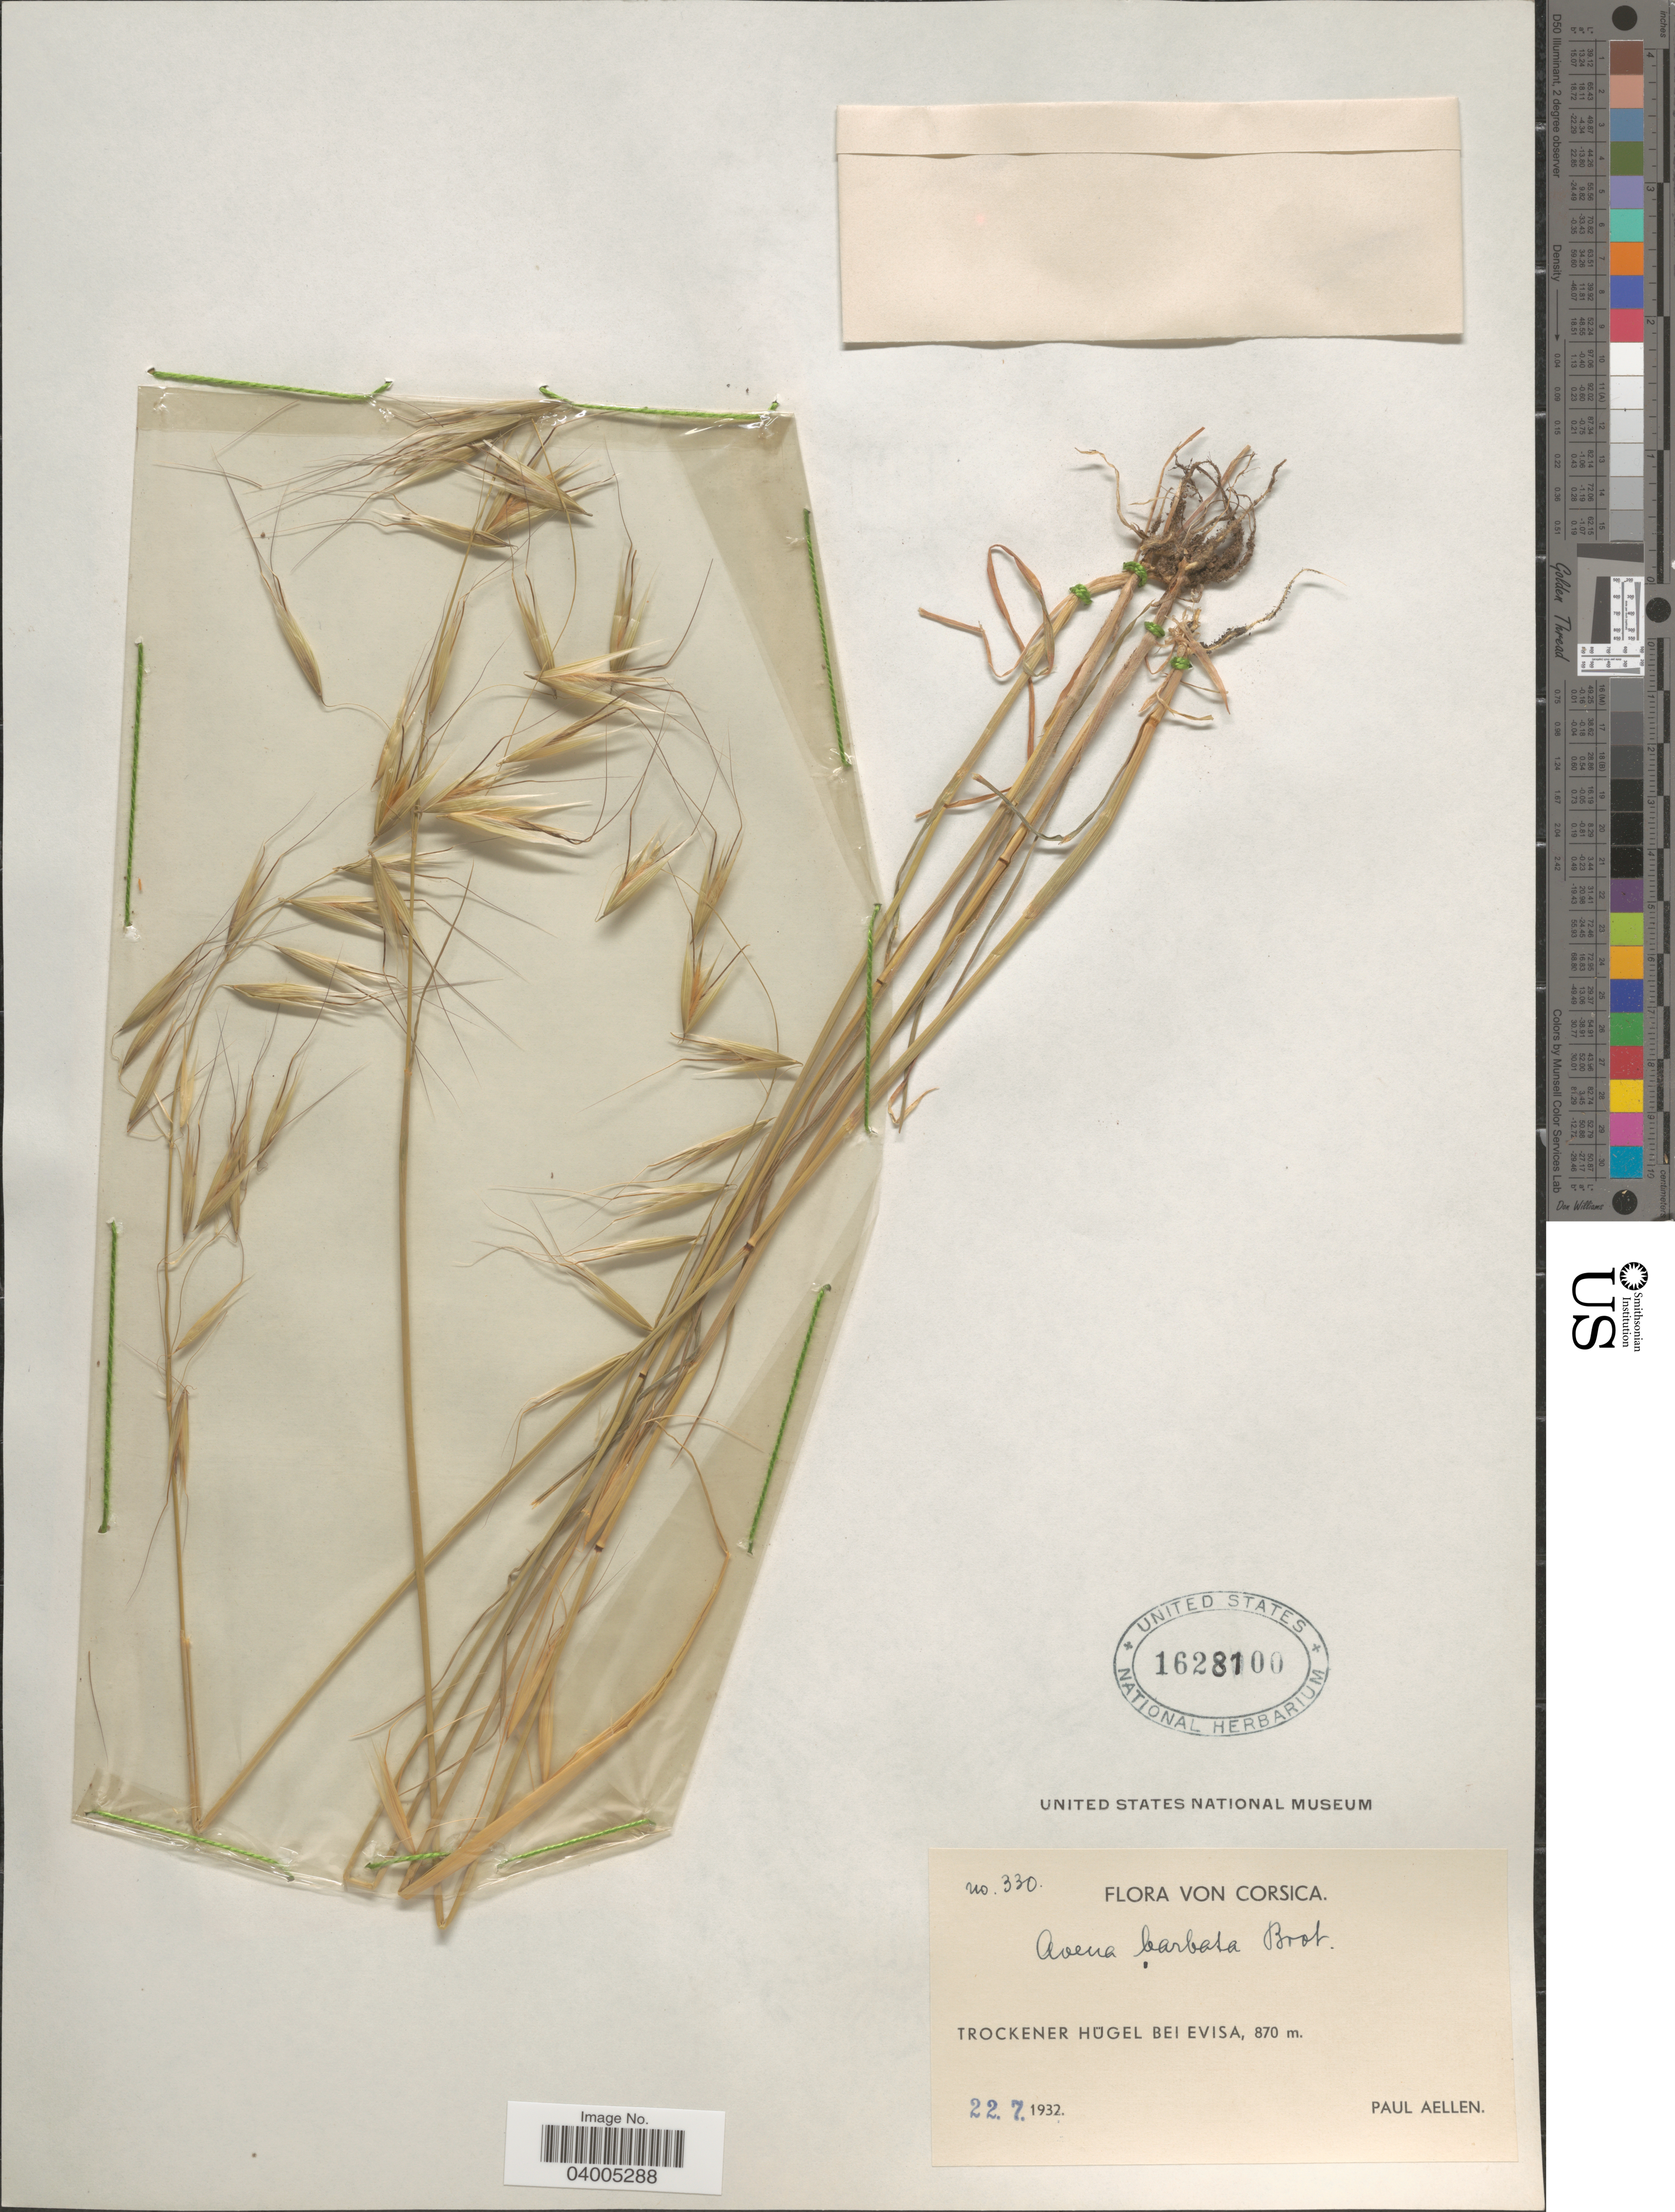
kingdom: Plantae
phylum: Tracheophyta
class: Liliopsida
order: Poales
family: Poaceae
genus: Avena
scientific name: Avena barbata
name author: Pott ex Link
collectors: P. Aellen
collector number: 330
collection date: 1932-07-22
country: France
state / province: Corsica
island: Corse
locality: Trockener Hügel bei Evisa.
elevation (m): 870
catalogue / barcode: US 1628100